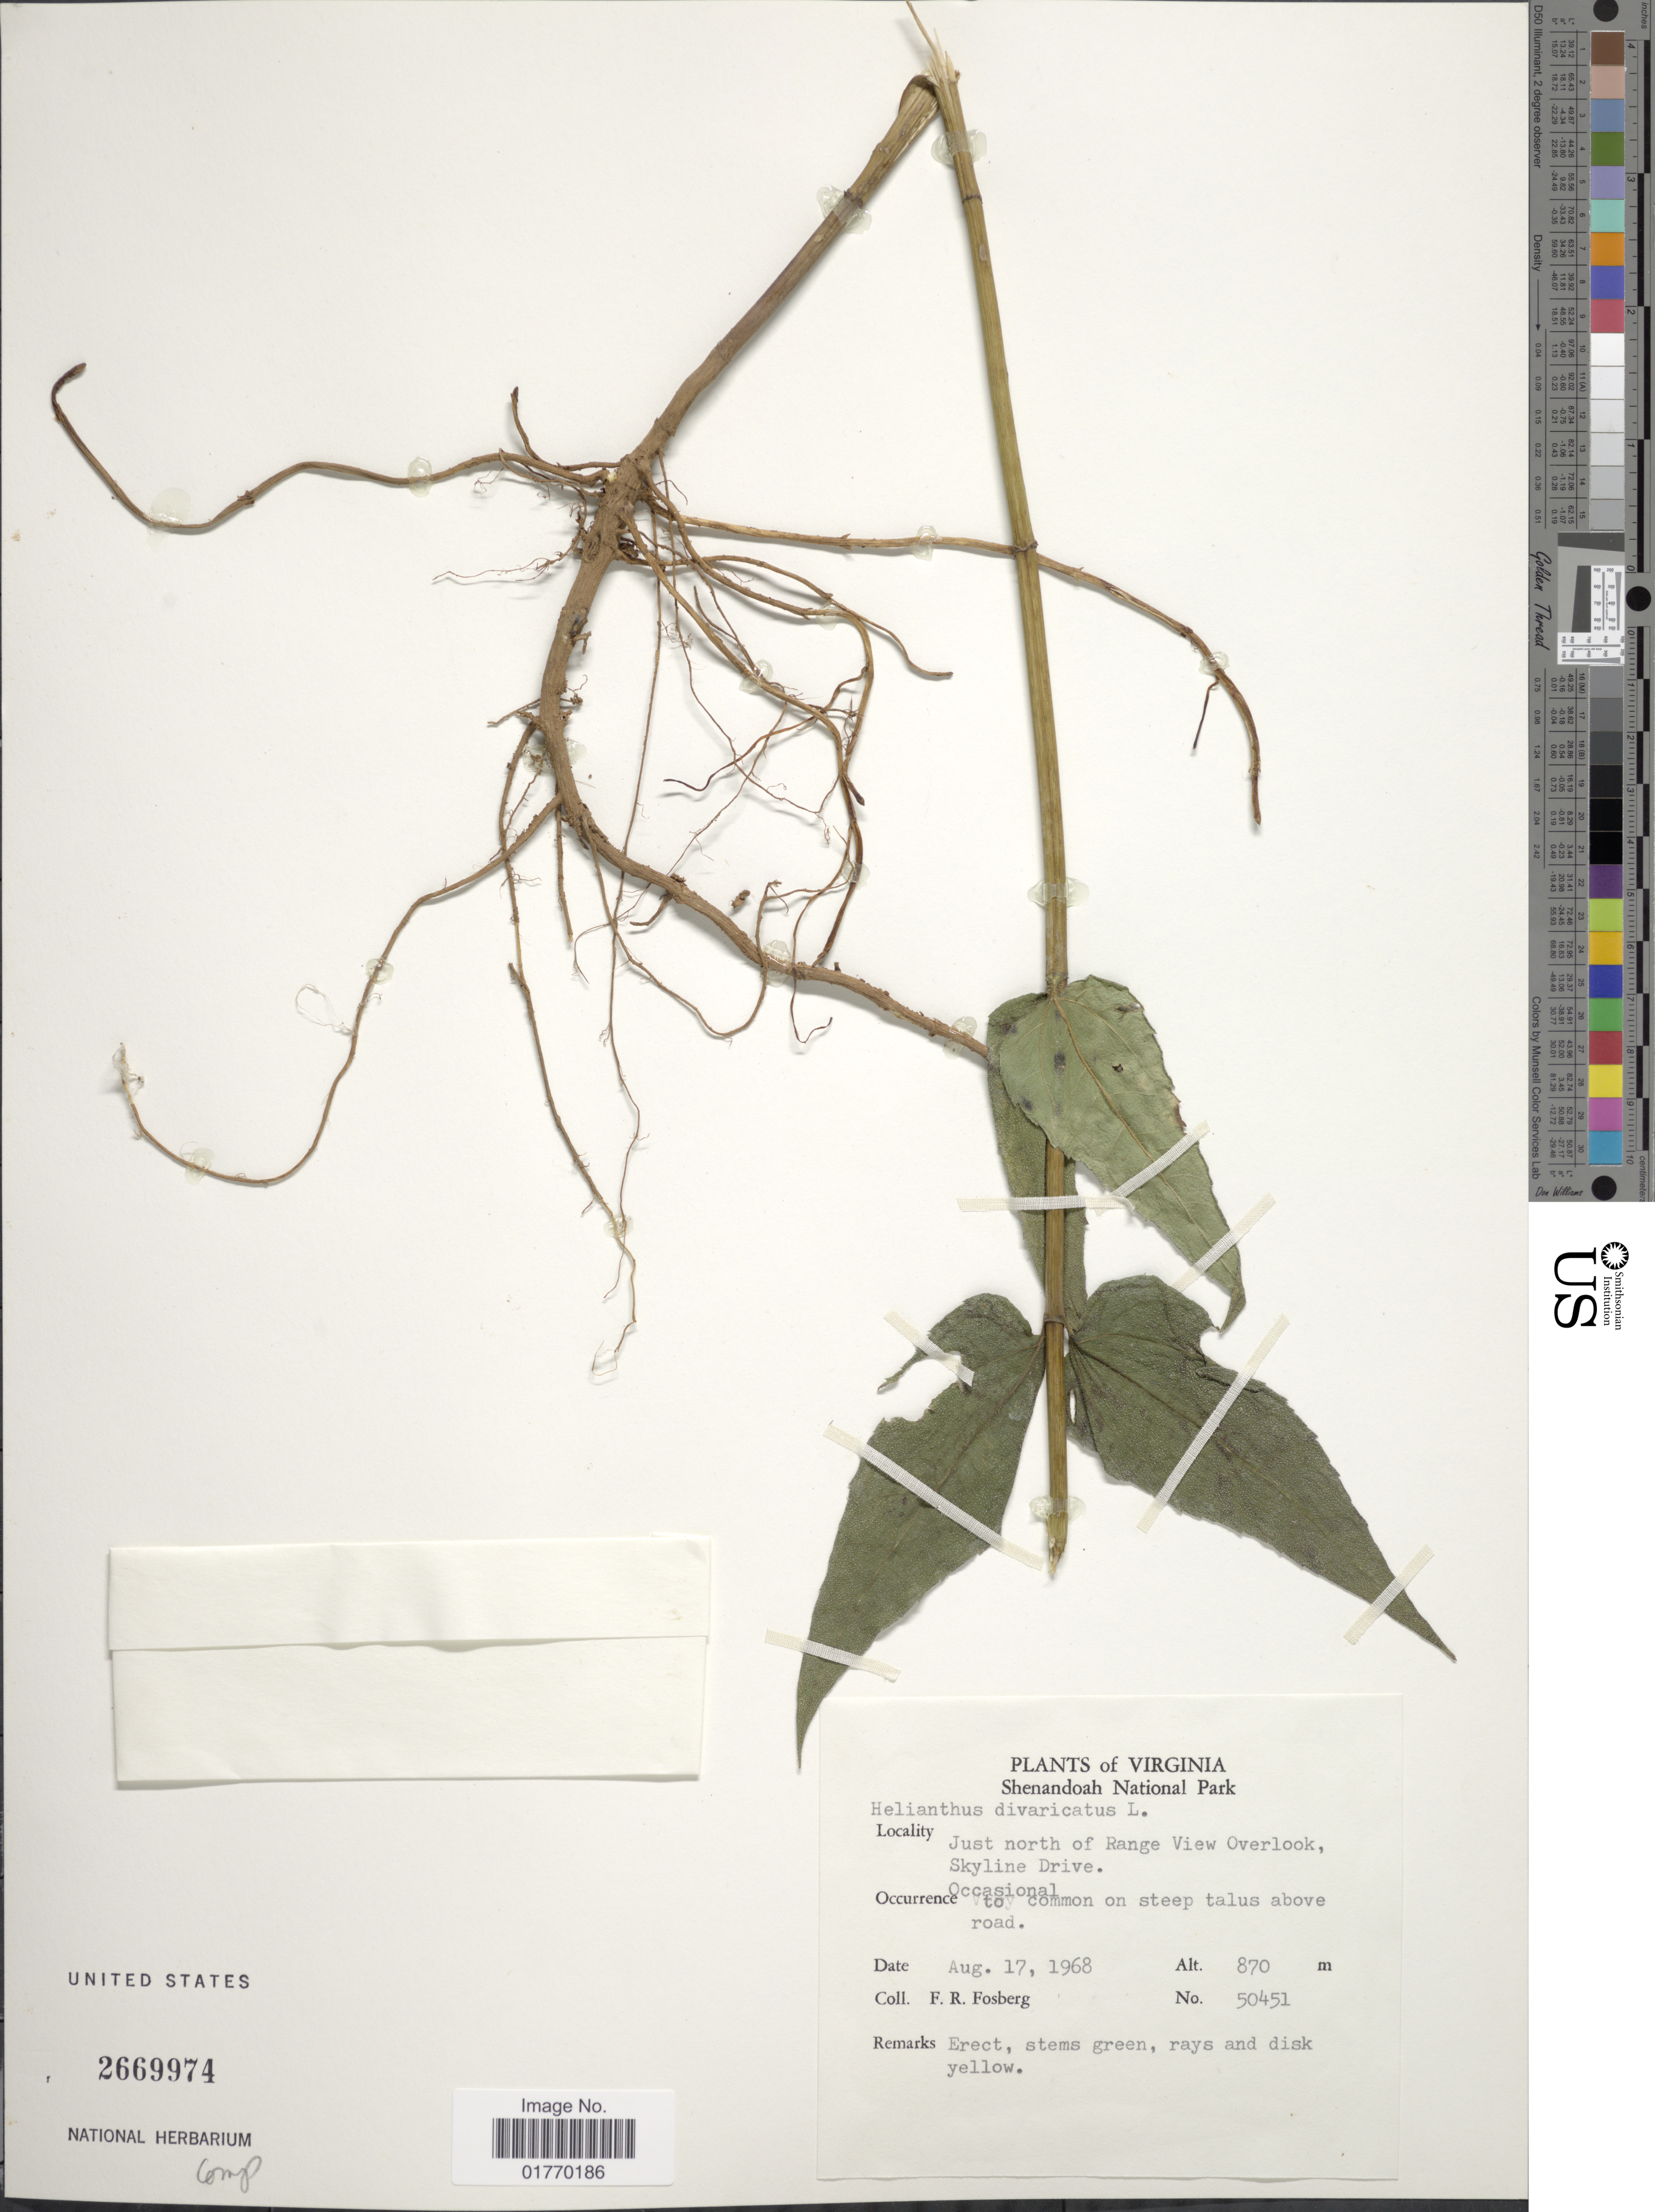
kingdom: Plantae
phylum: Tracheophyta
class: Magnoliopsida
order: Asterales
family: Asteraceae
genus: Helianthus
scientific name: Helianthus divaricatus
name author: L.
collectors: F. R. Fosberg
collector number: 50451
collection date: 1968-08-17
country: United States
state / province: Virginia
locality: Shenandoah National Park, Just north of Range View Overlook, Skyline Drive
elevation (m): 870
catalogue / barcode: US 2669974